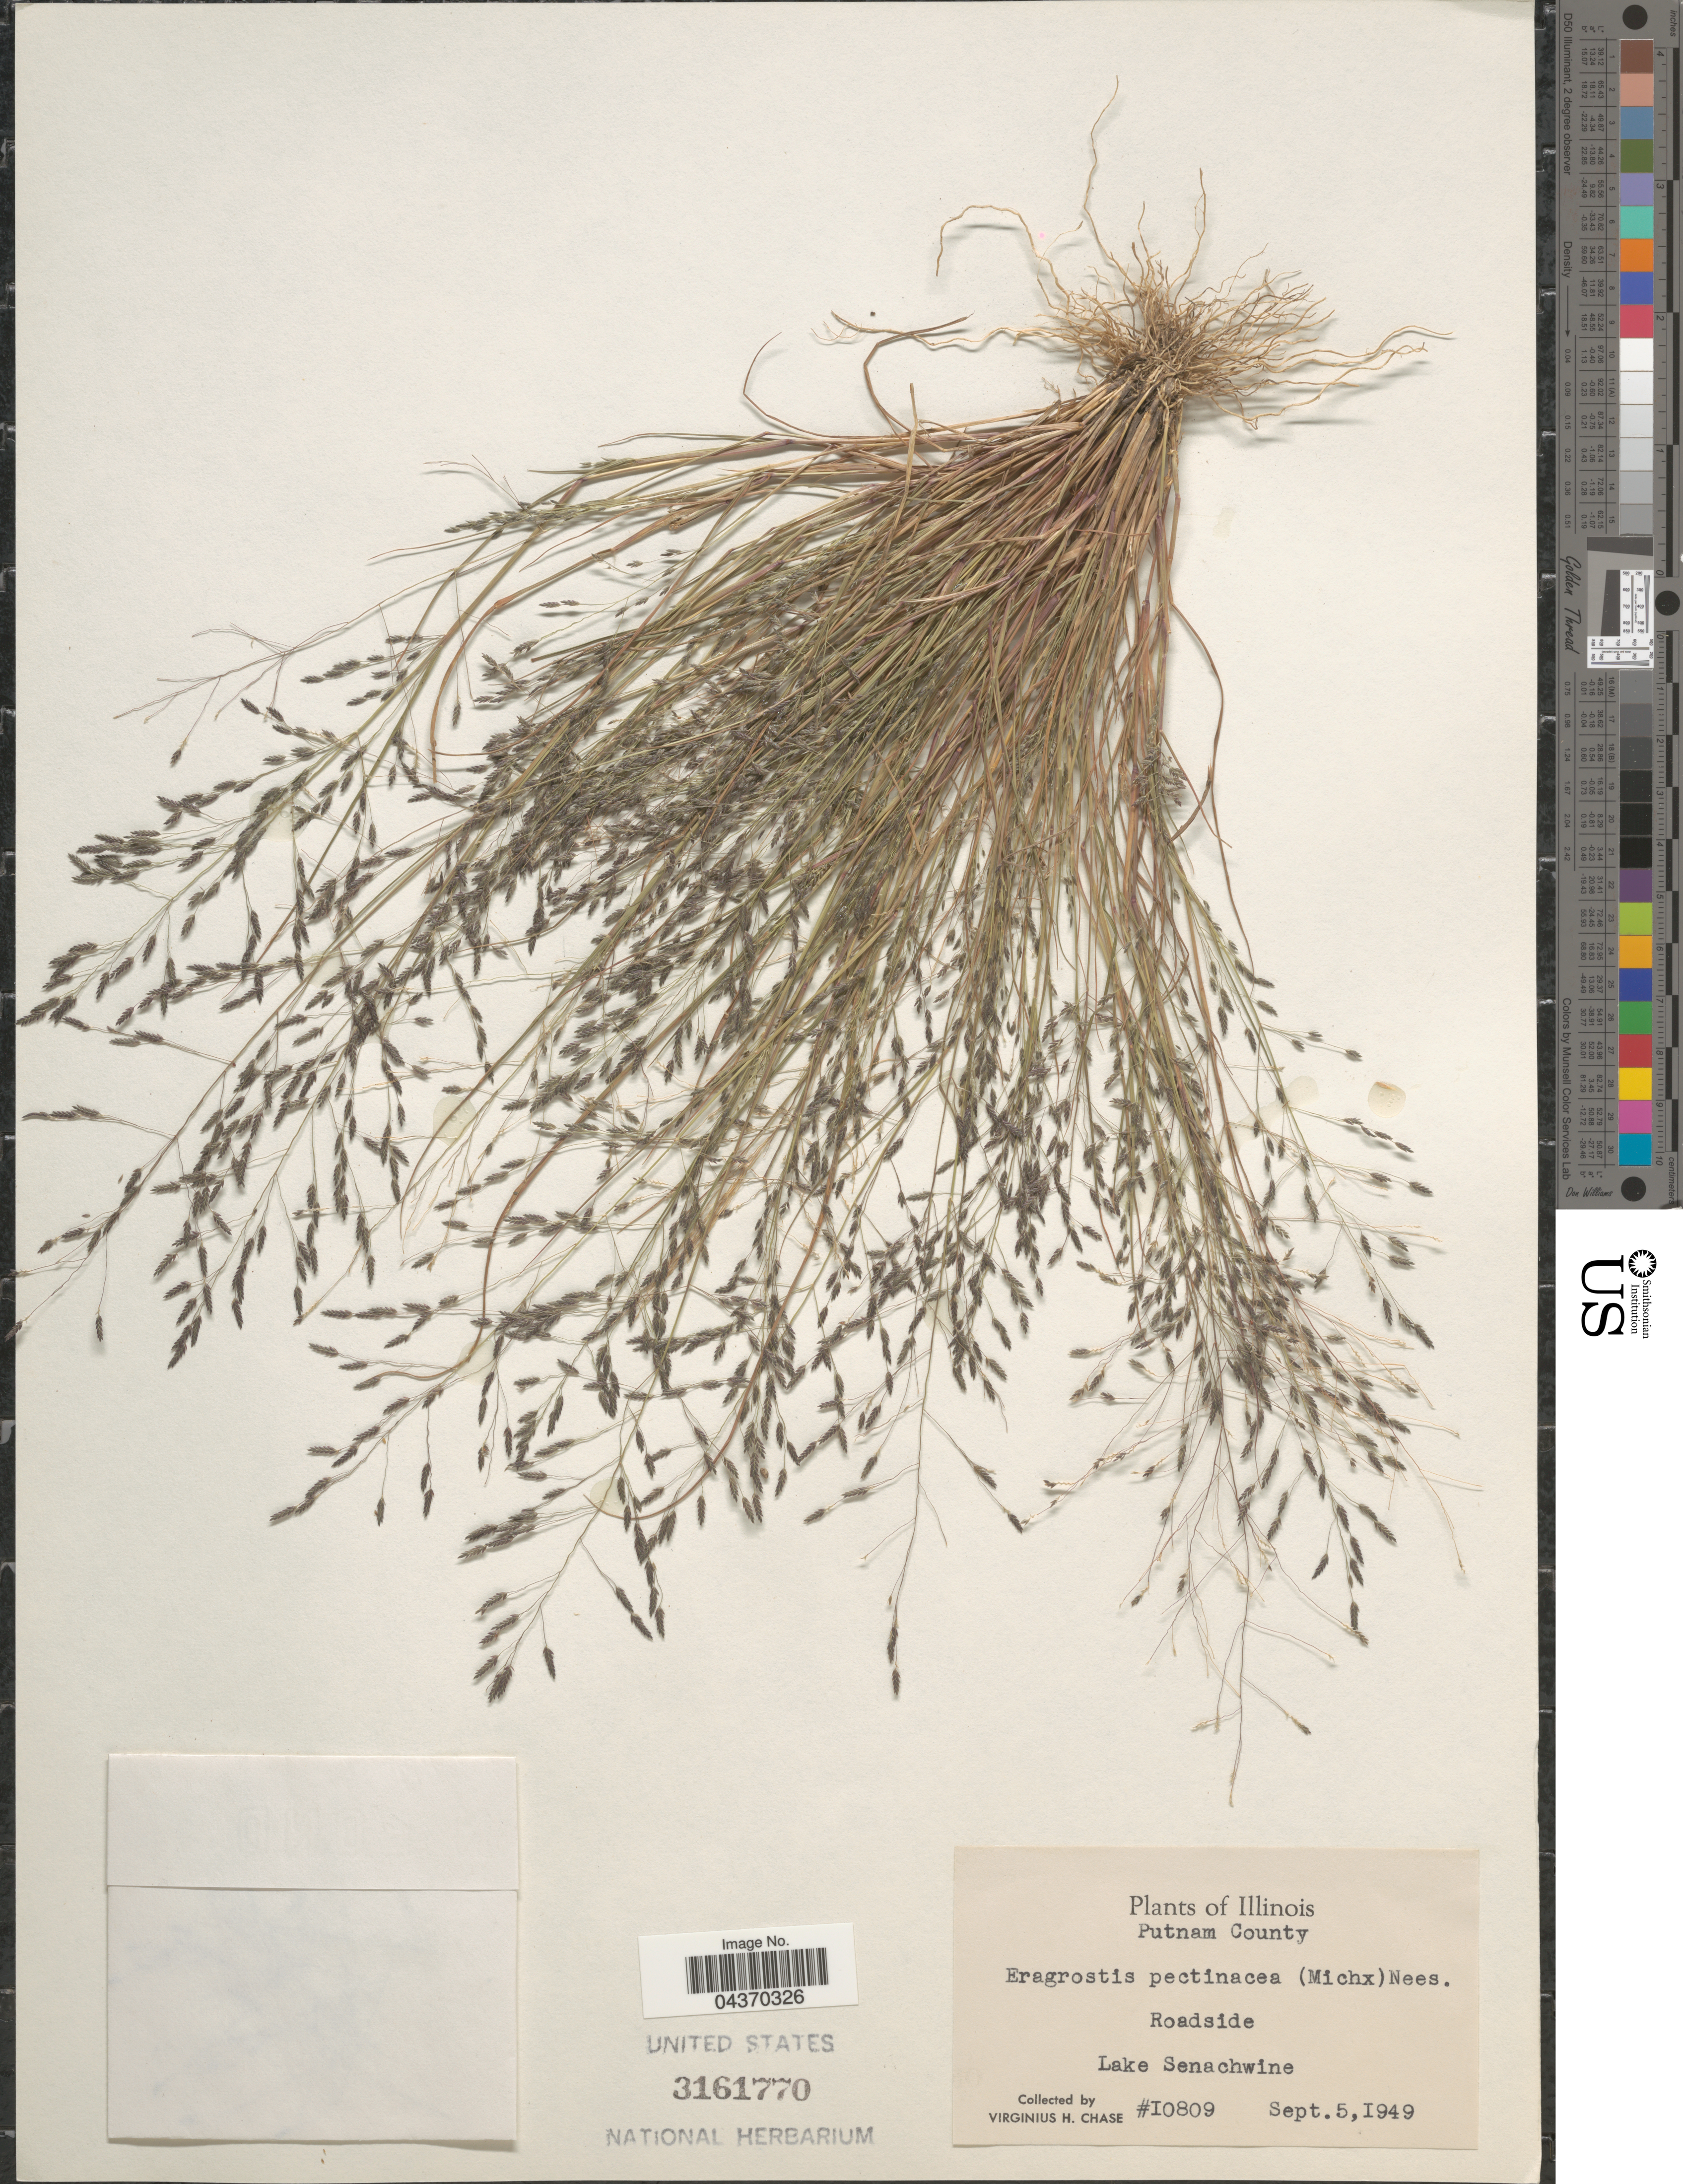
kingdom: Plantae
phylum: Tracheophyta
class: Liliopsida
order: Poales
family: Poaceae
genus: Eragrostis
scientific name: Eragrostis pectinacea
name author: (Michx.) Nees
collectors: V. H. Chase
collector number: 10809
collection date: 1949-09-05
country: United States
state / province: Illinois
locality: Putnam County. Roadside. Lake Senachwine.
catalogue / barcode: US 3161770